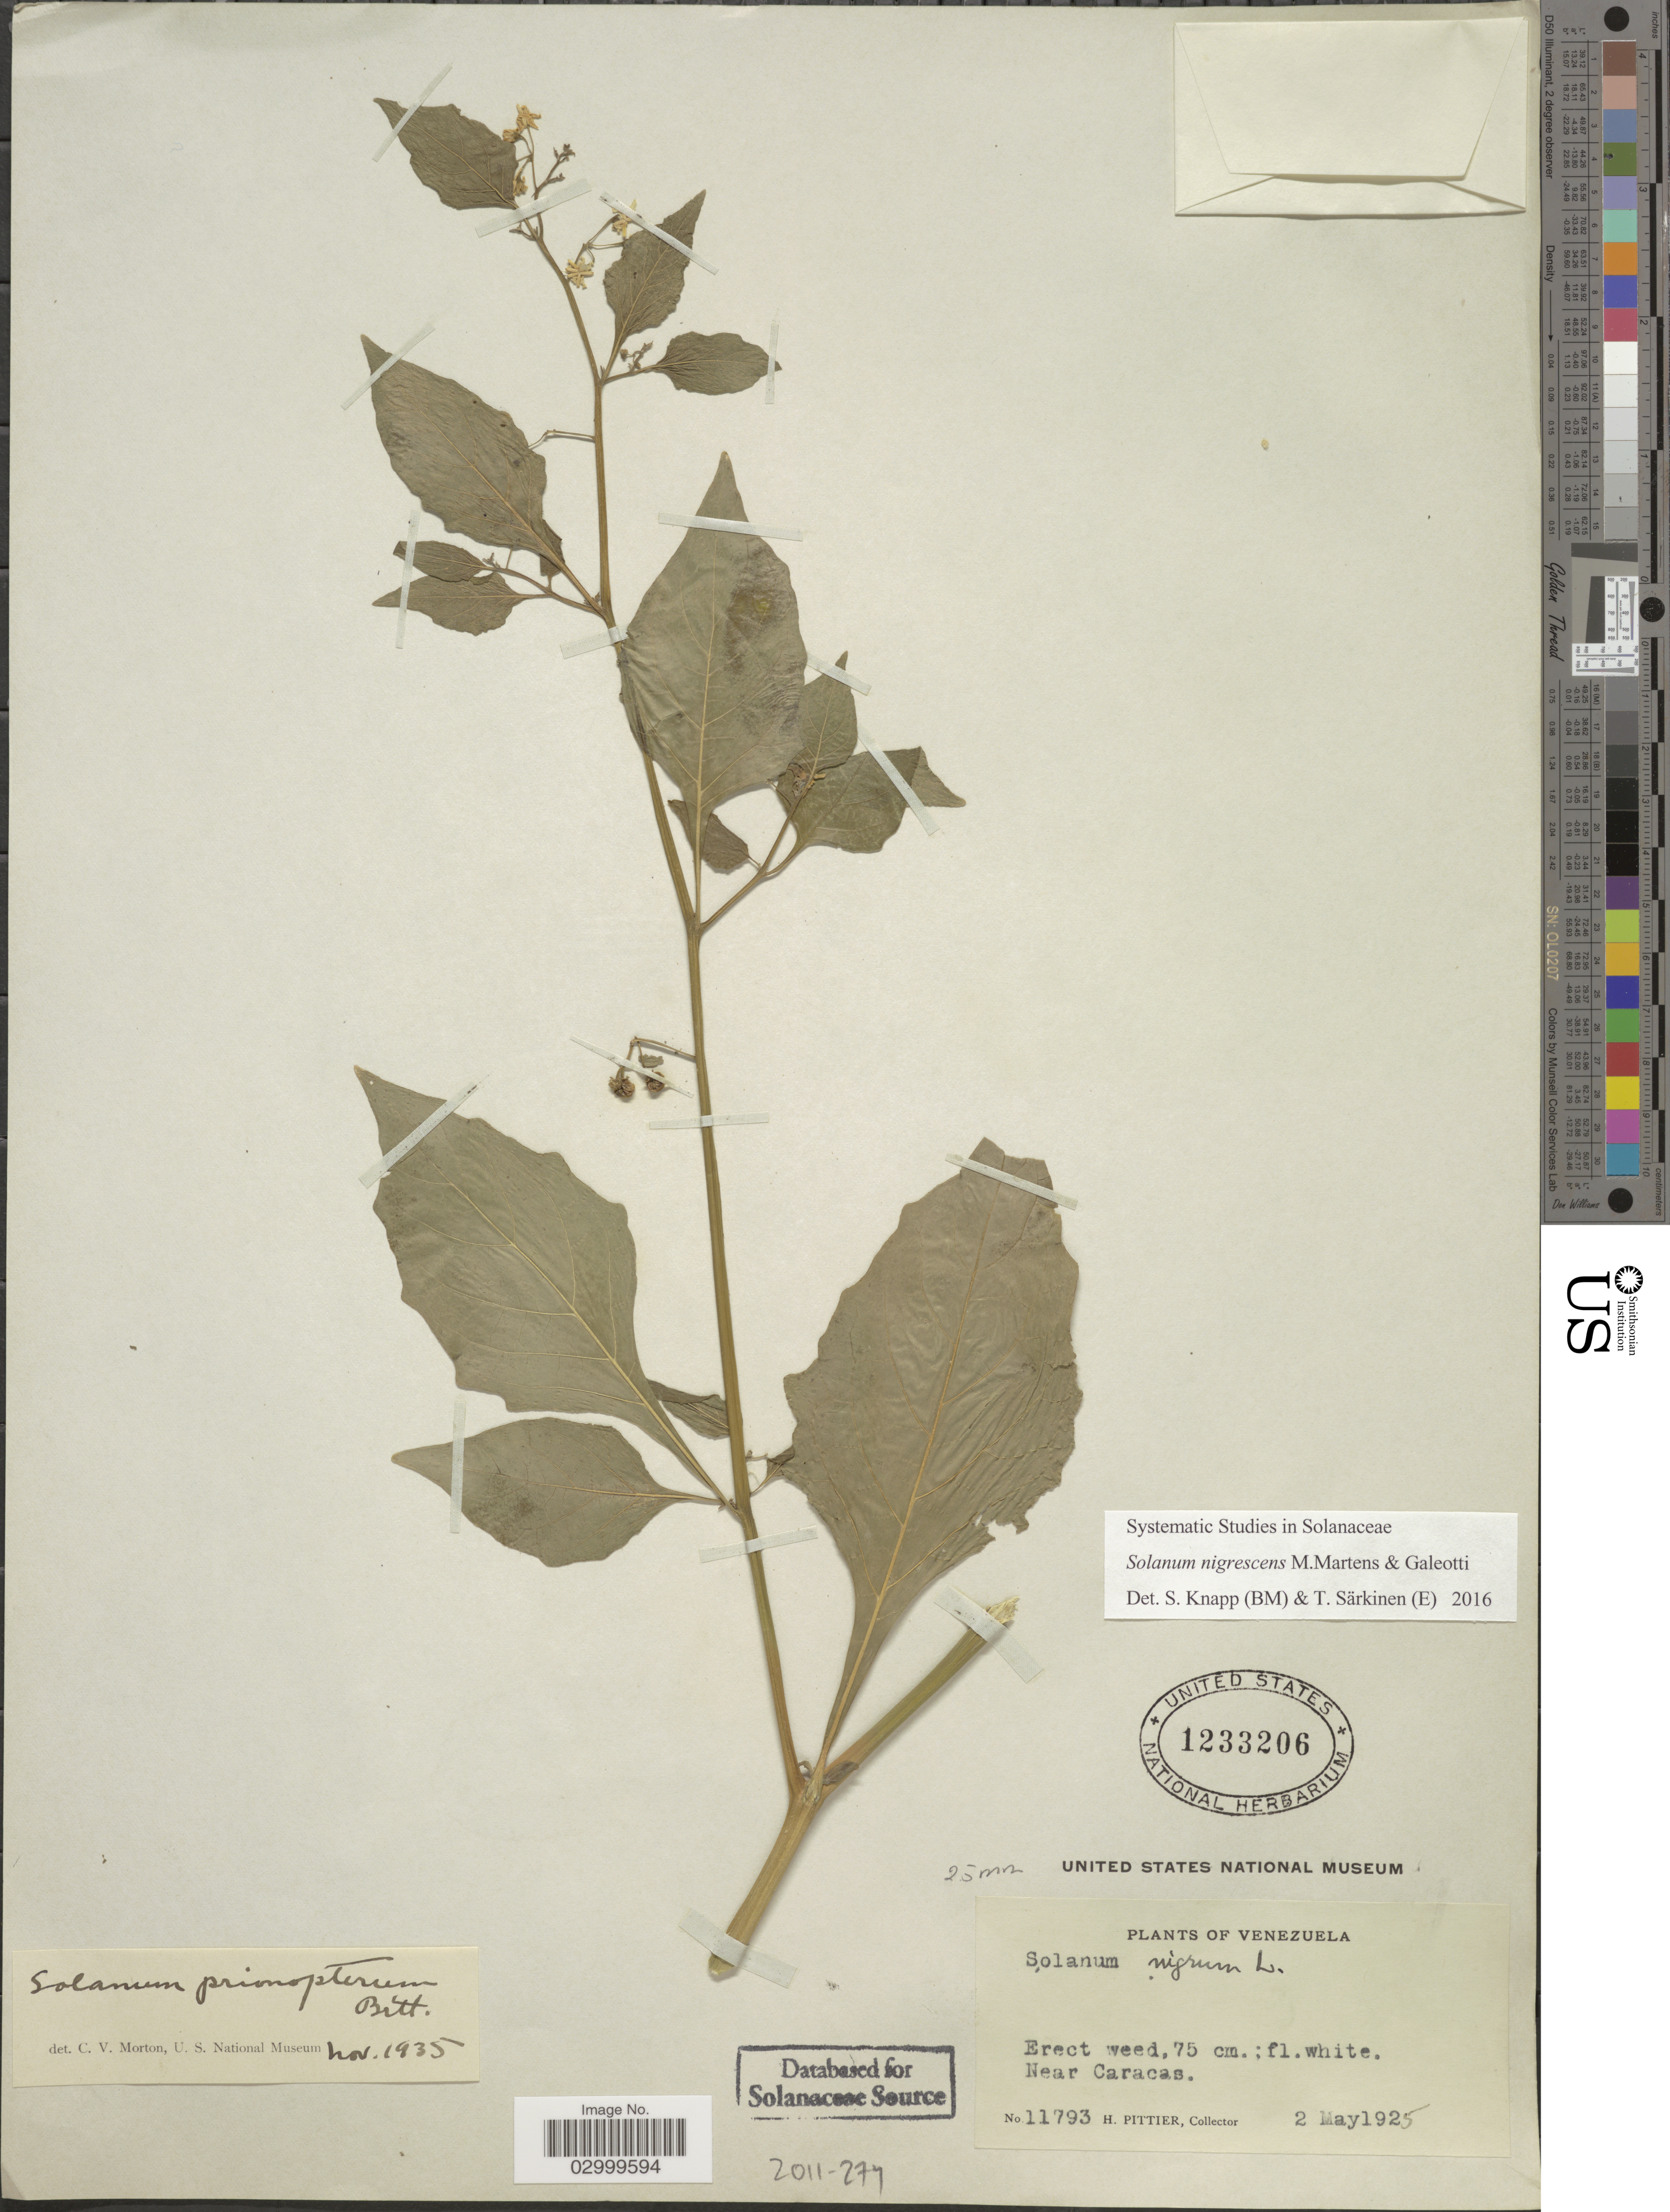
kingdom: Plantae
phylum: Tracheophyta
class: Magnoliopsida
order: Solanales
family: Solanaceae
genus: Solanum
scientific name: Solanum nigrescens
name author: M. Martens & Galeotti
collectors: H. F. Pittier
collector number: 11793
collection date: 1925-05-02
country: Venezuela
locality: Near Caracas.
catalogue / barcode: US 1233206